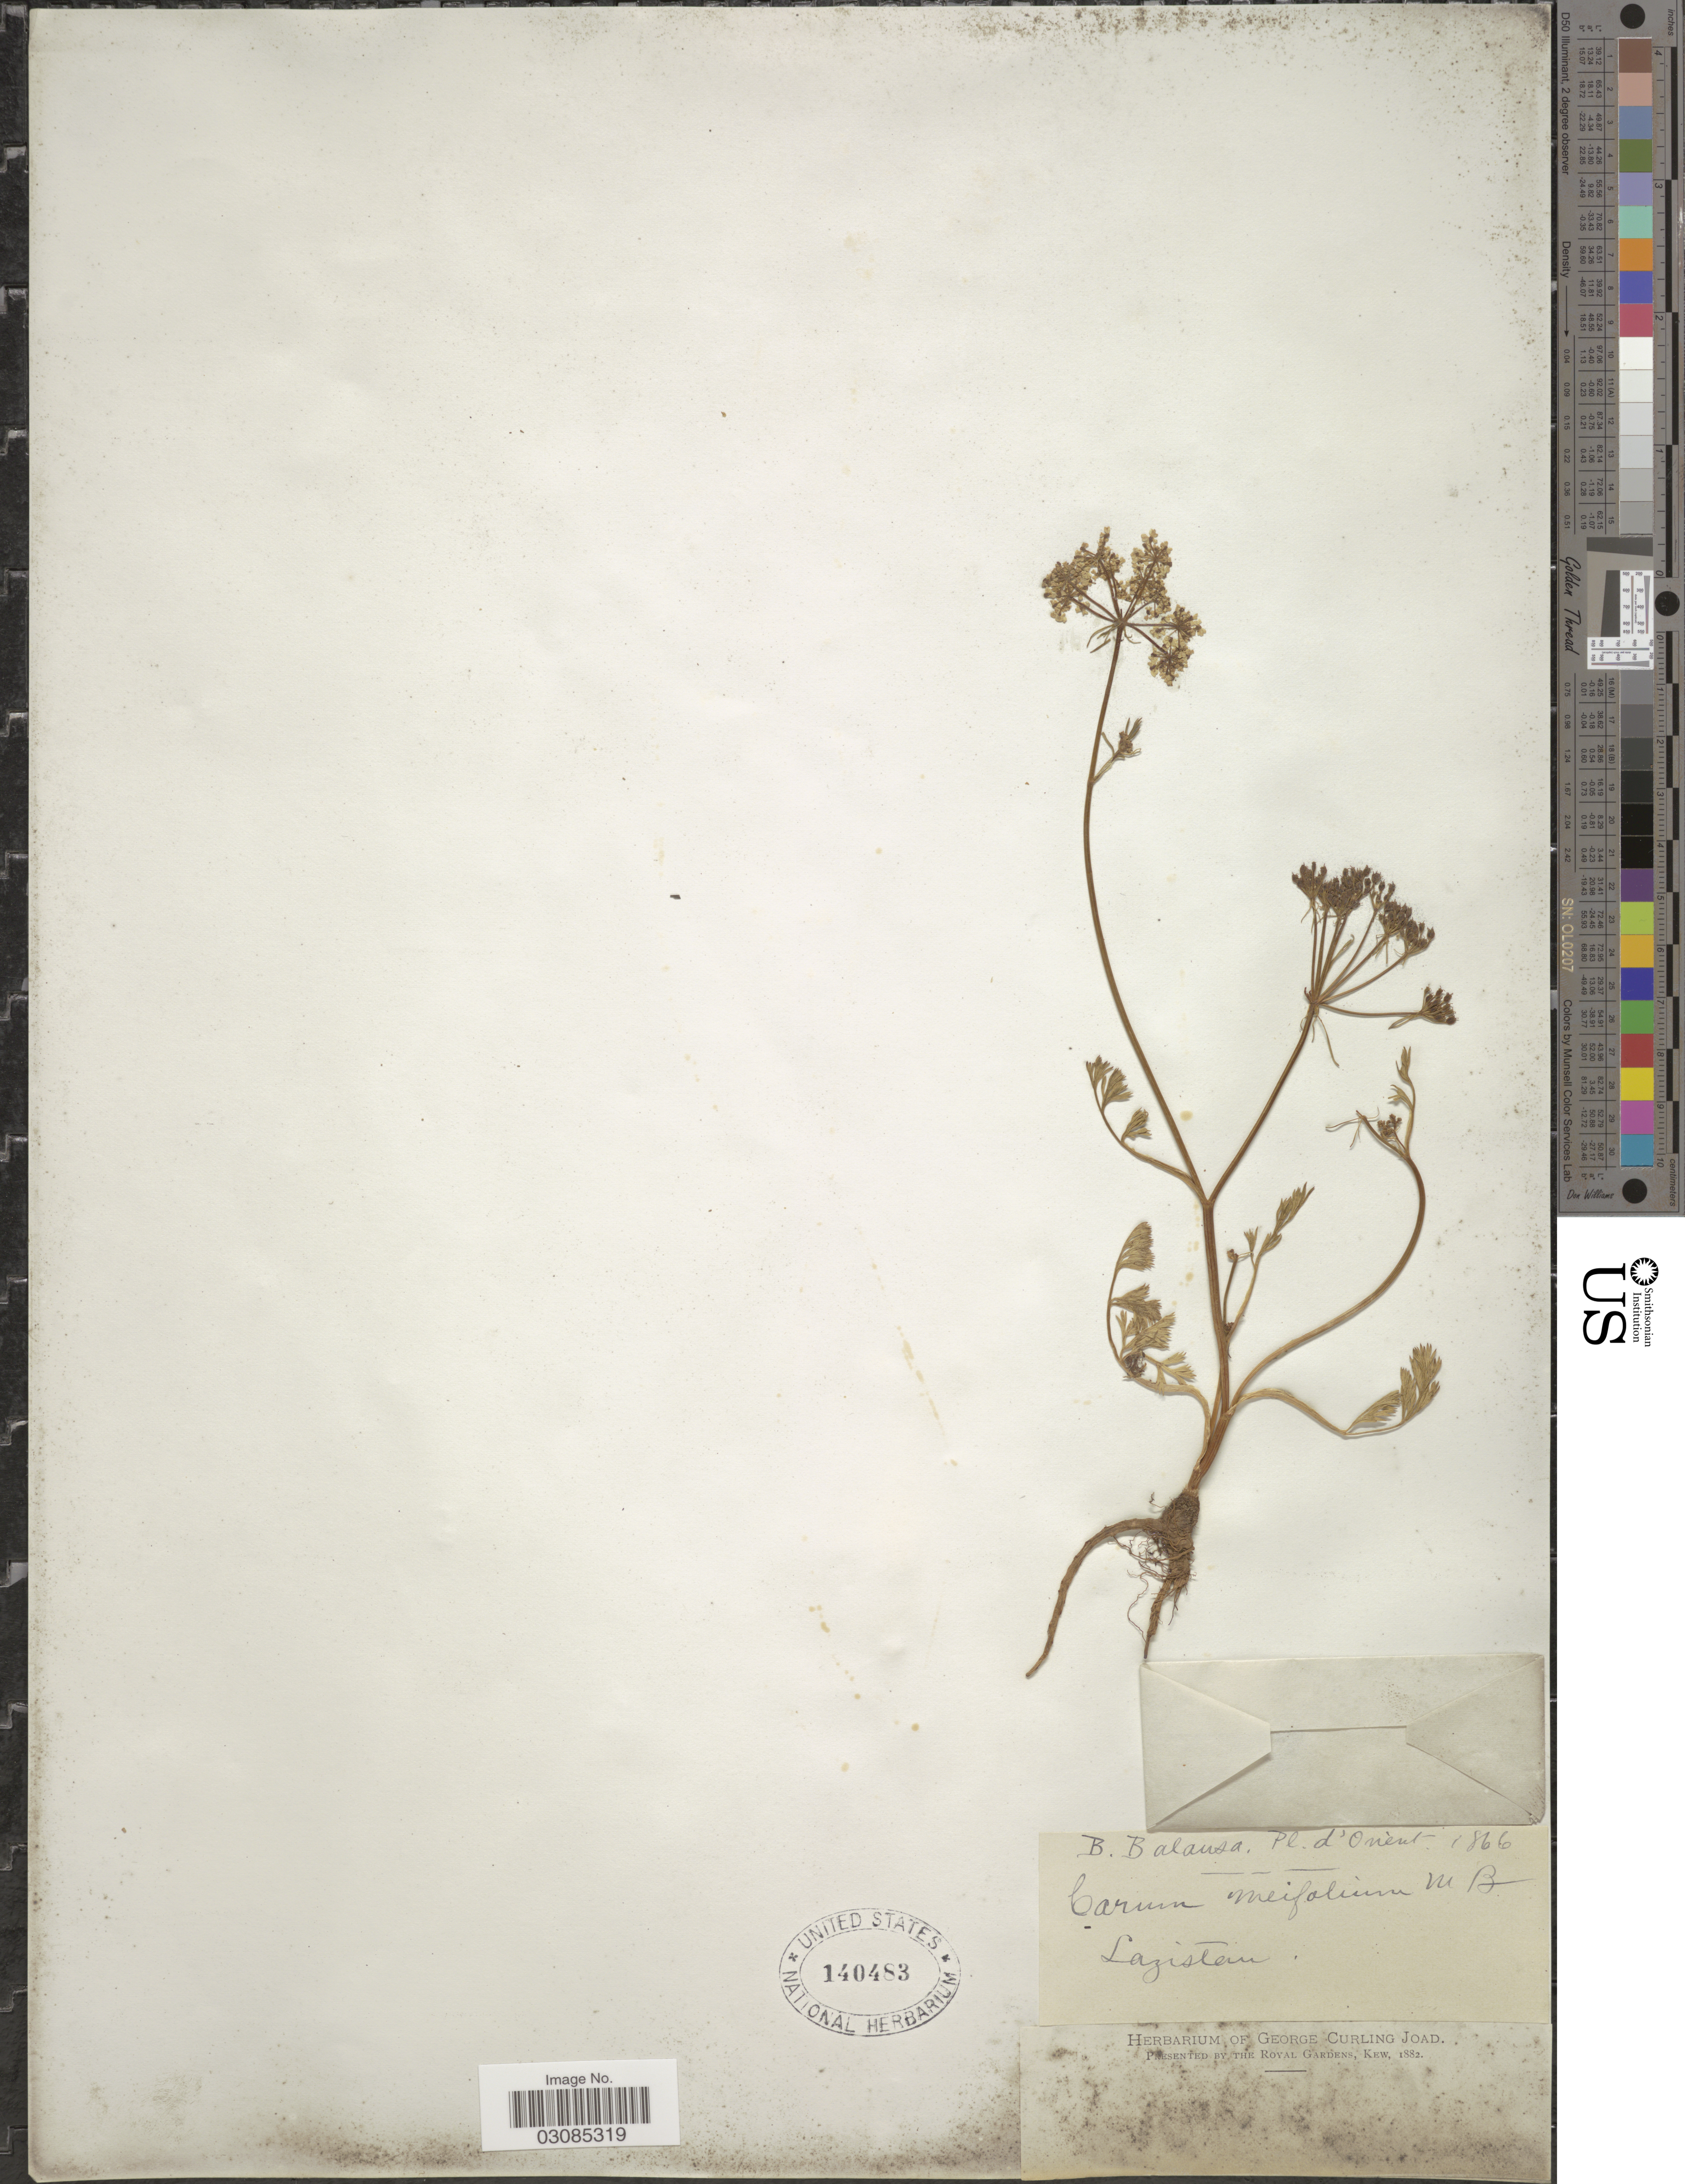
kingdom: Plantae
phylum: Tracheophyta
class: Magnoliopsida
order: Apiales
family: Apiaceae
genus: Carum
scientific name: Carum meifolium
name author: Boiss.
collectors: B. Balansa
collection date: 1866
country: Turkey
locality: Lazistan. Orient.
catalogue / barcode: US 140483